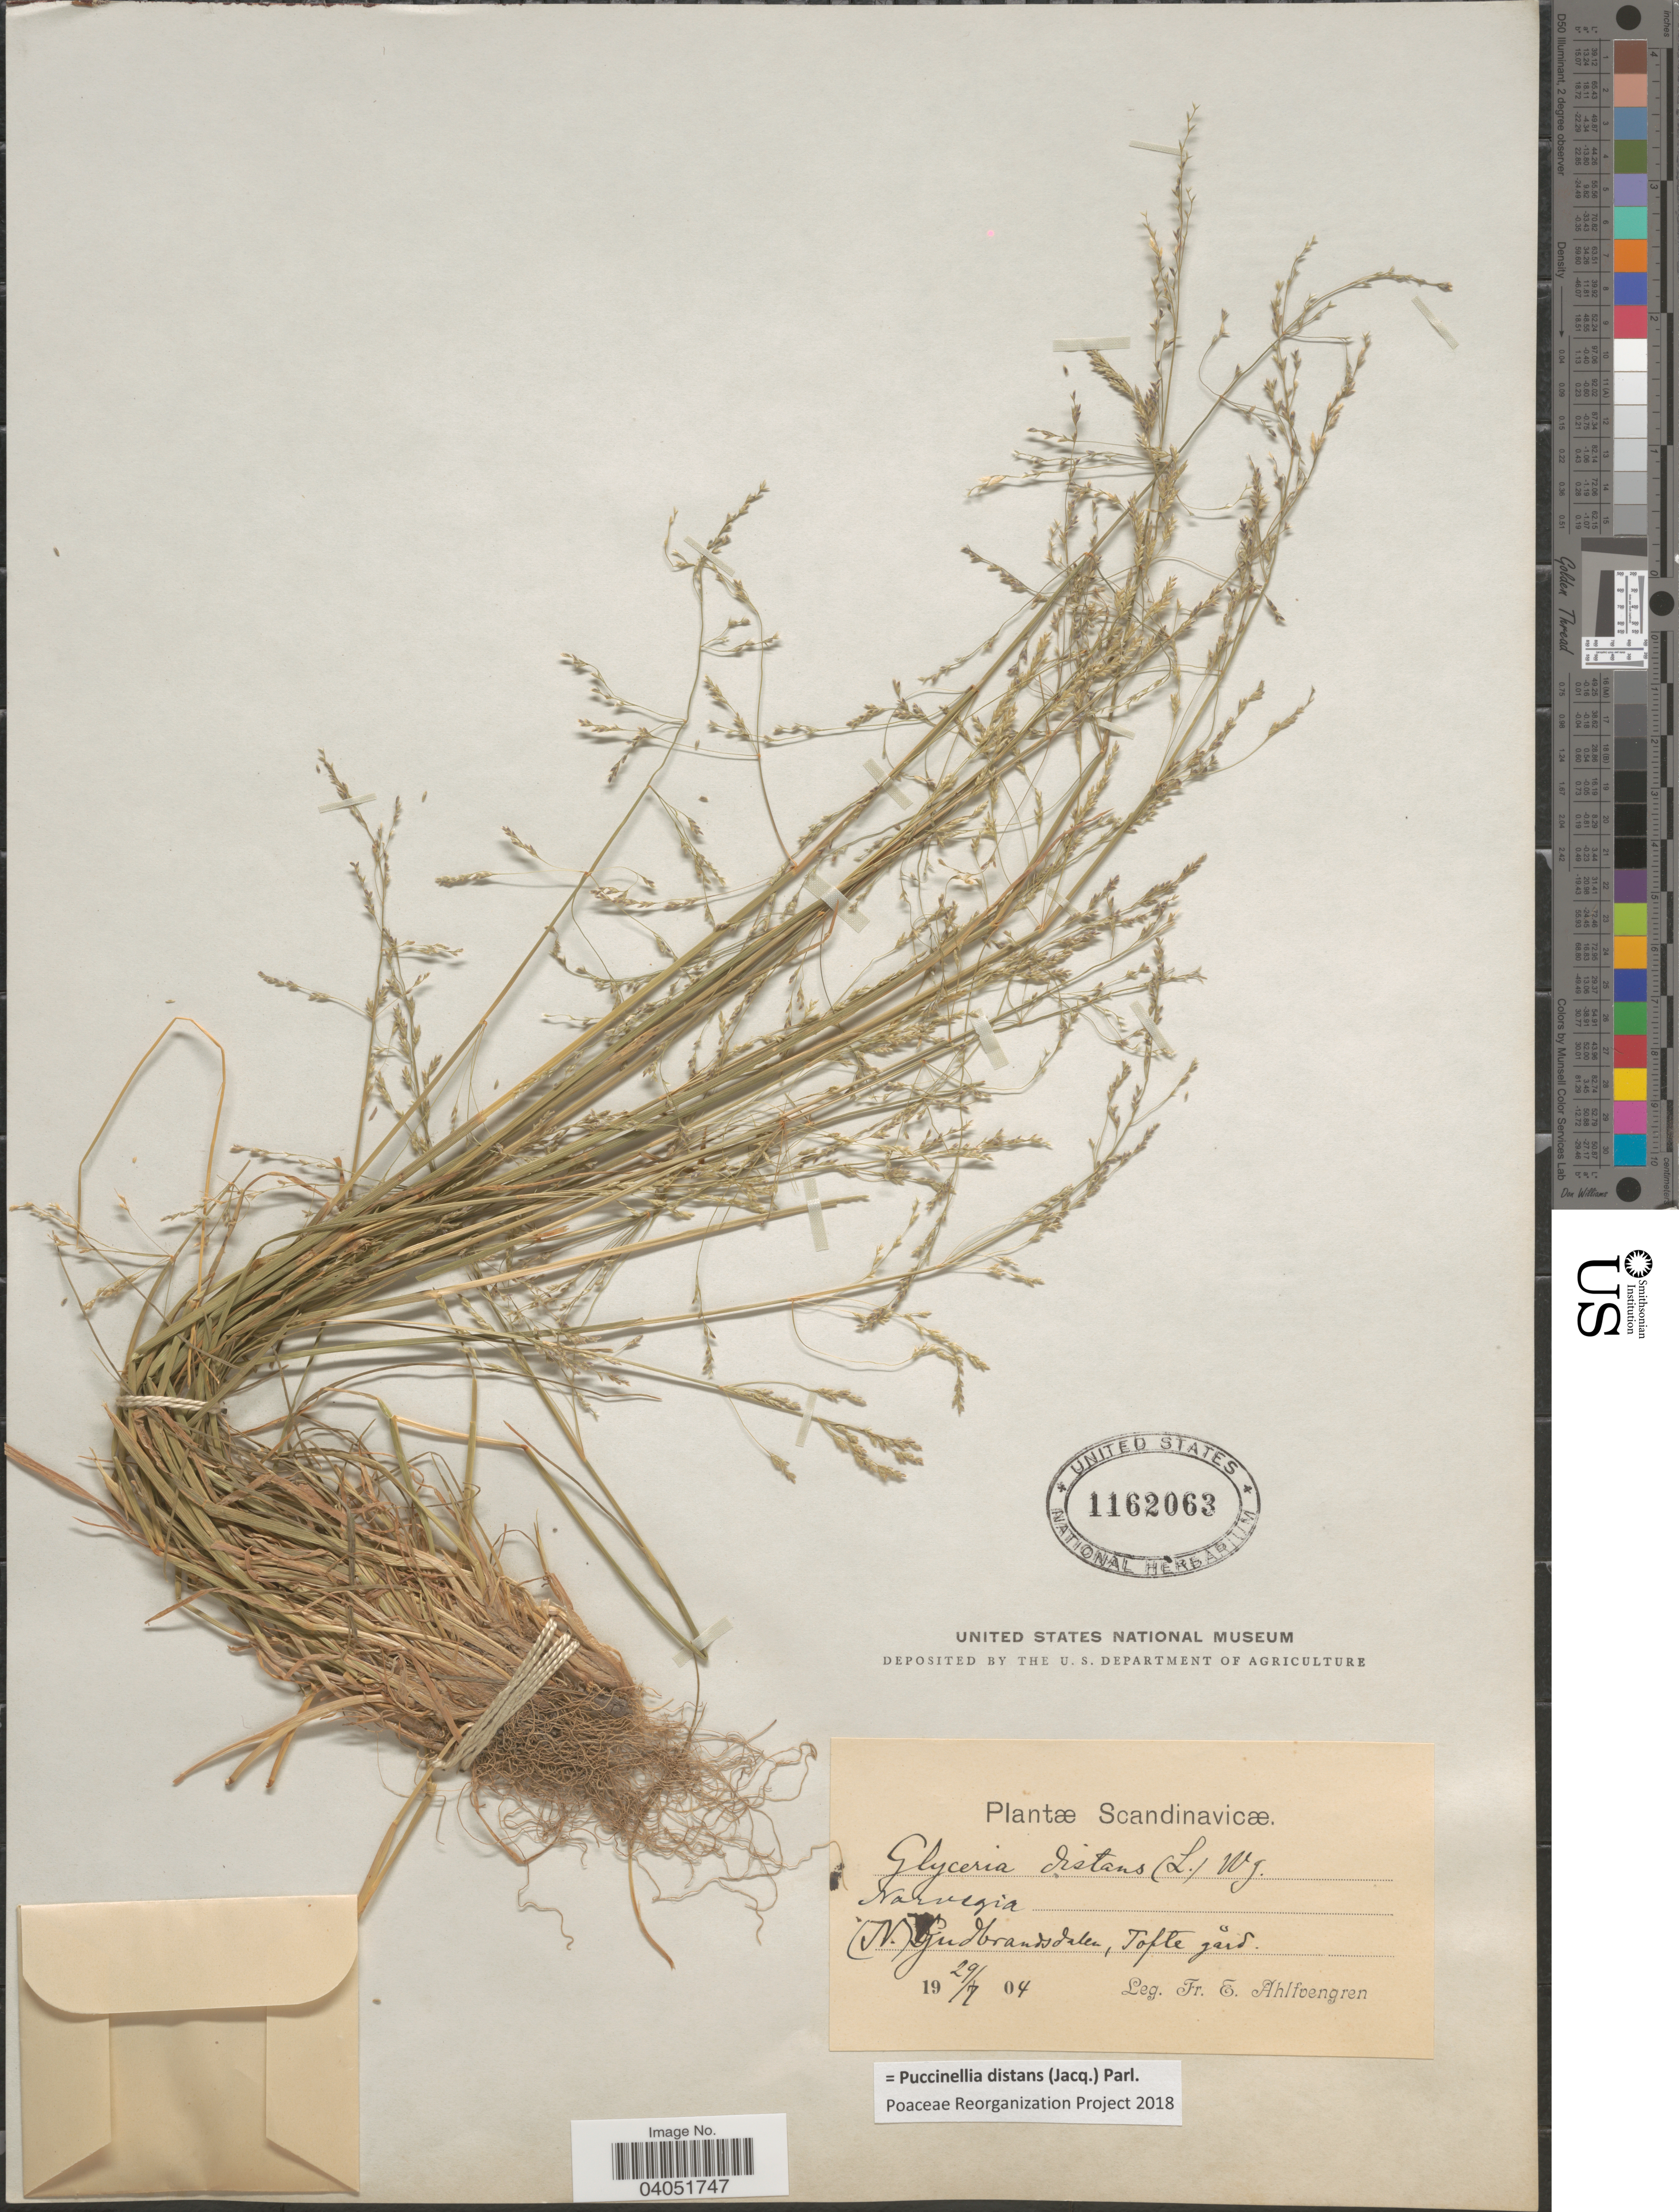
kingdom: Plantae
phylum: Tracheophyta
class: Liliopsida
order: Poales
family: Poaceae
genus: Puccinellia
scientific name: Puccinellia distans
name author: (Jacq.) Parl.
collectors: E. Ahlfvengren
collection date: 1904-07-29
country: Norway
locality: (N.) Gudbrandsdalen, Tofte gård.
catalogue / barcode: US 1162063